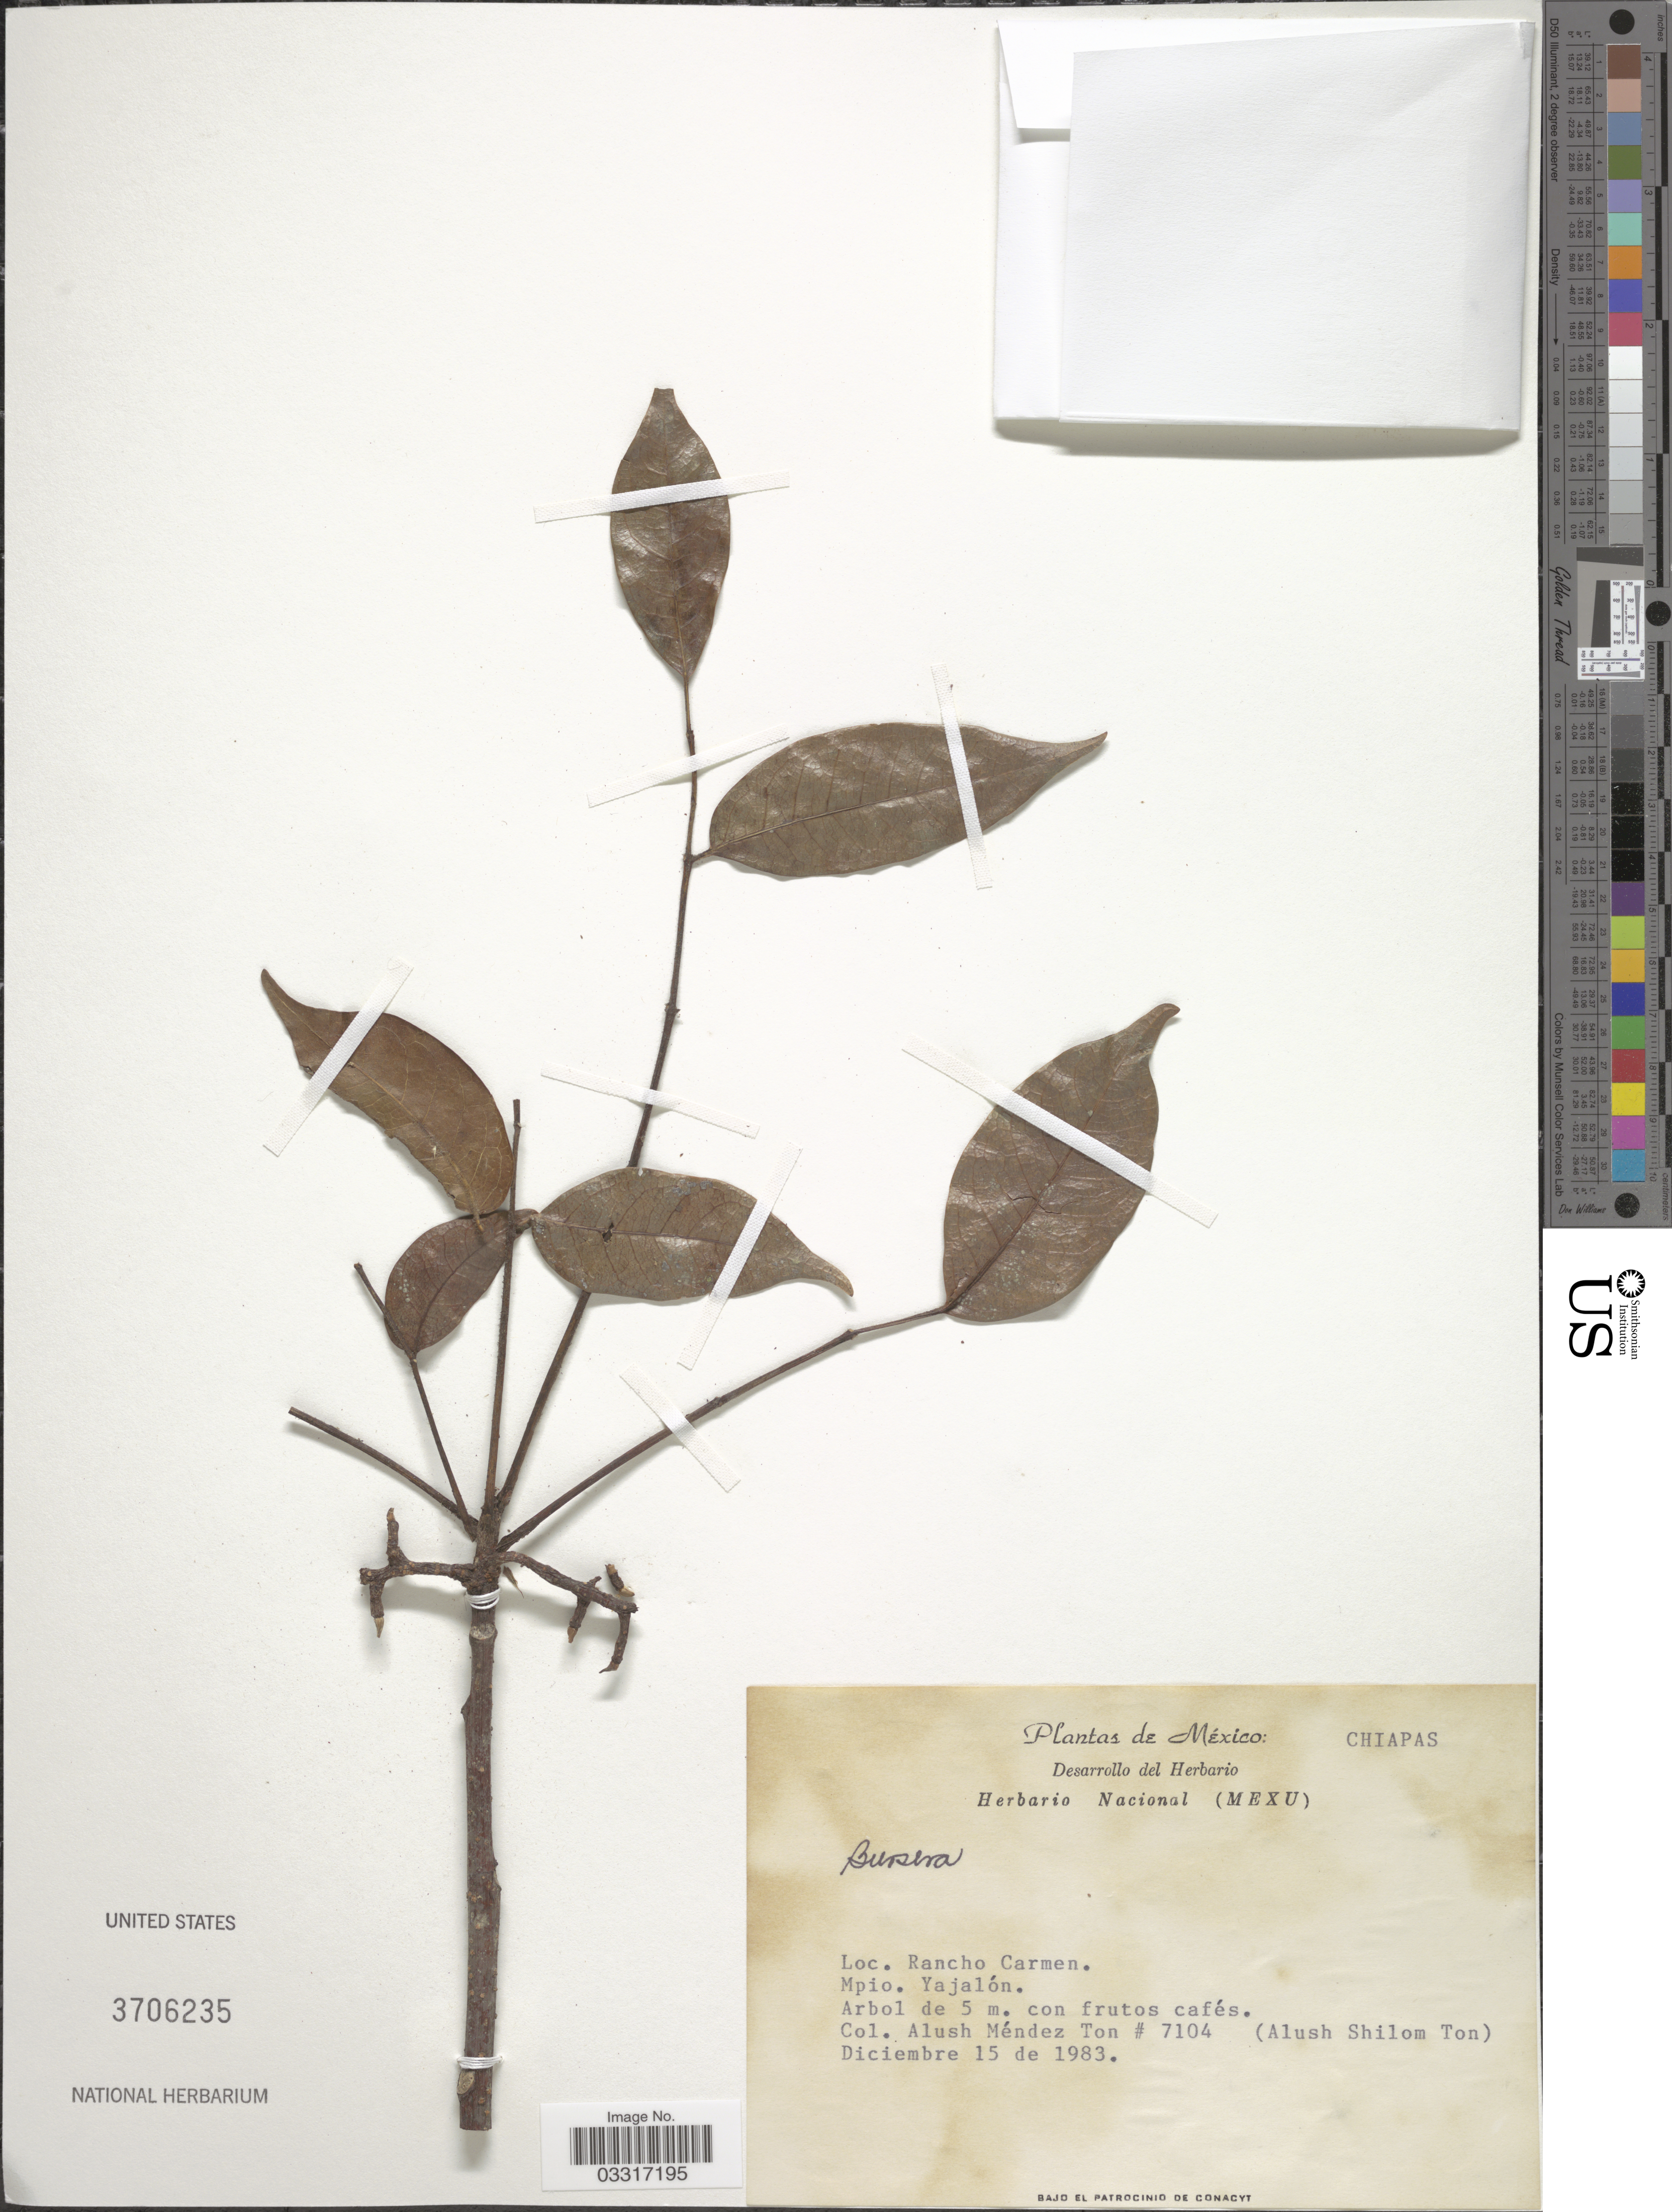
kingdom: Plantae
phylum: Tracheophyta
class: Magnoliopsida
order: Sapindales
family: Burseraceae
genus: Bursera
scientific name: Bursera sp.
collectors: A. M. Ton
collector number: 7104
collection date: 1983-12-15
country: Mexico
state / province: Chiapas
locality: Rancho Carmen. Mpio. Yajalón.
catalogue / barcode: US 3706235